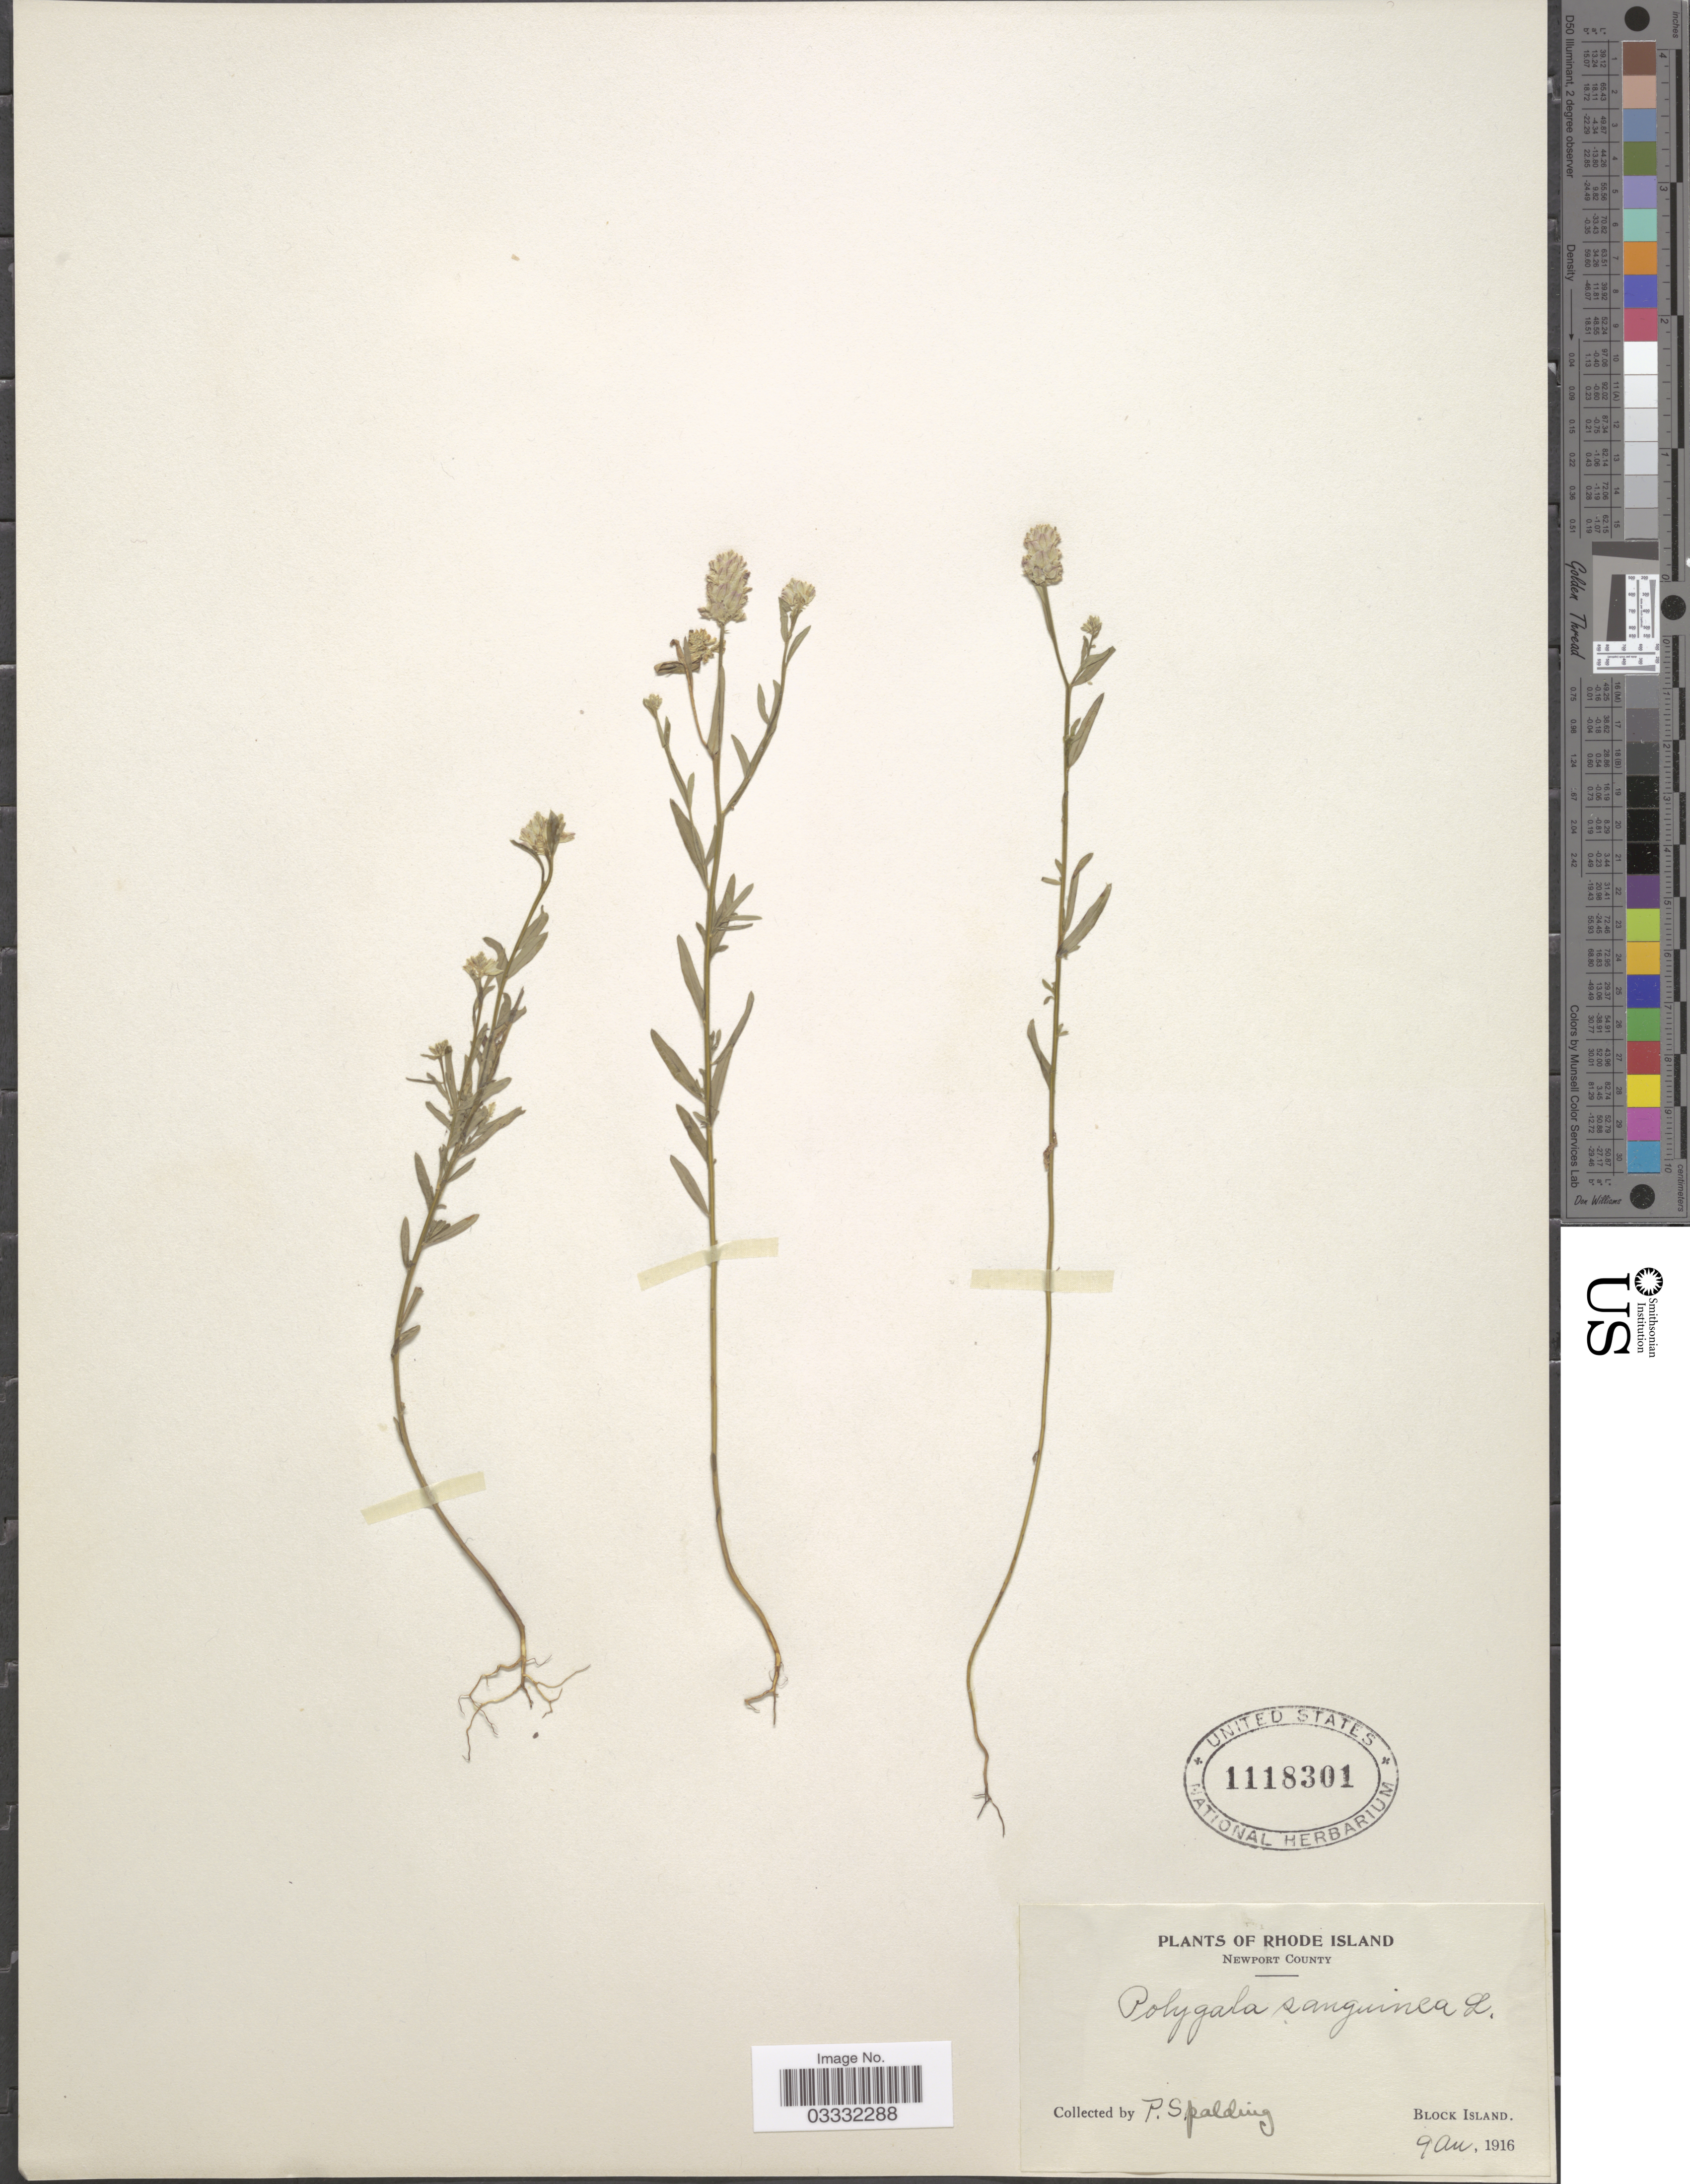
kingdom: Plantae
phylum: Tracheophyta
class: Magnoliopsida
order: Fabales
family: Polygalaceae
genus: Polygala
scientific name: Polygala sanguinea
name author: L.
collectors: P. Spalding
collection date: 1916-08-09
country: United States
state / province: Rhode Island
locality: Newport County. Block Island.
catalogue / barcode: US 1118301